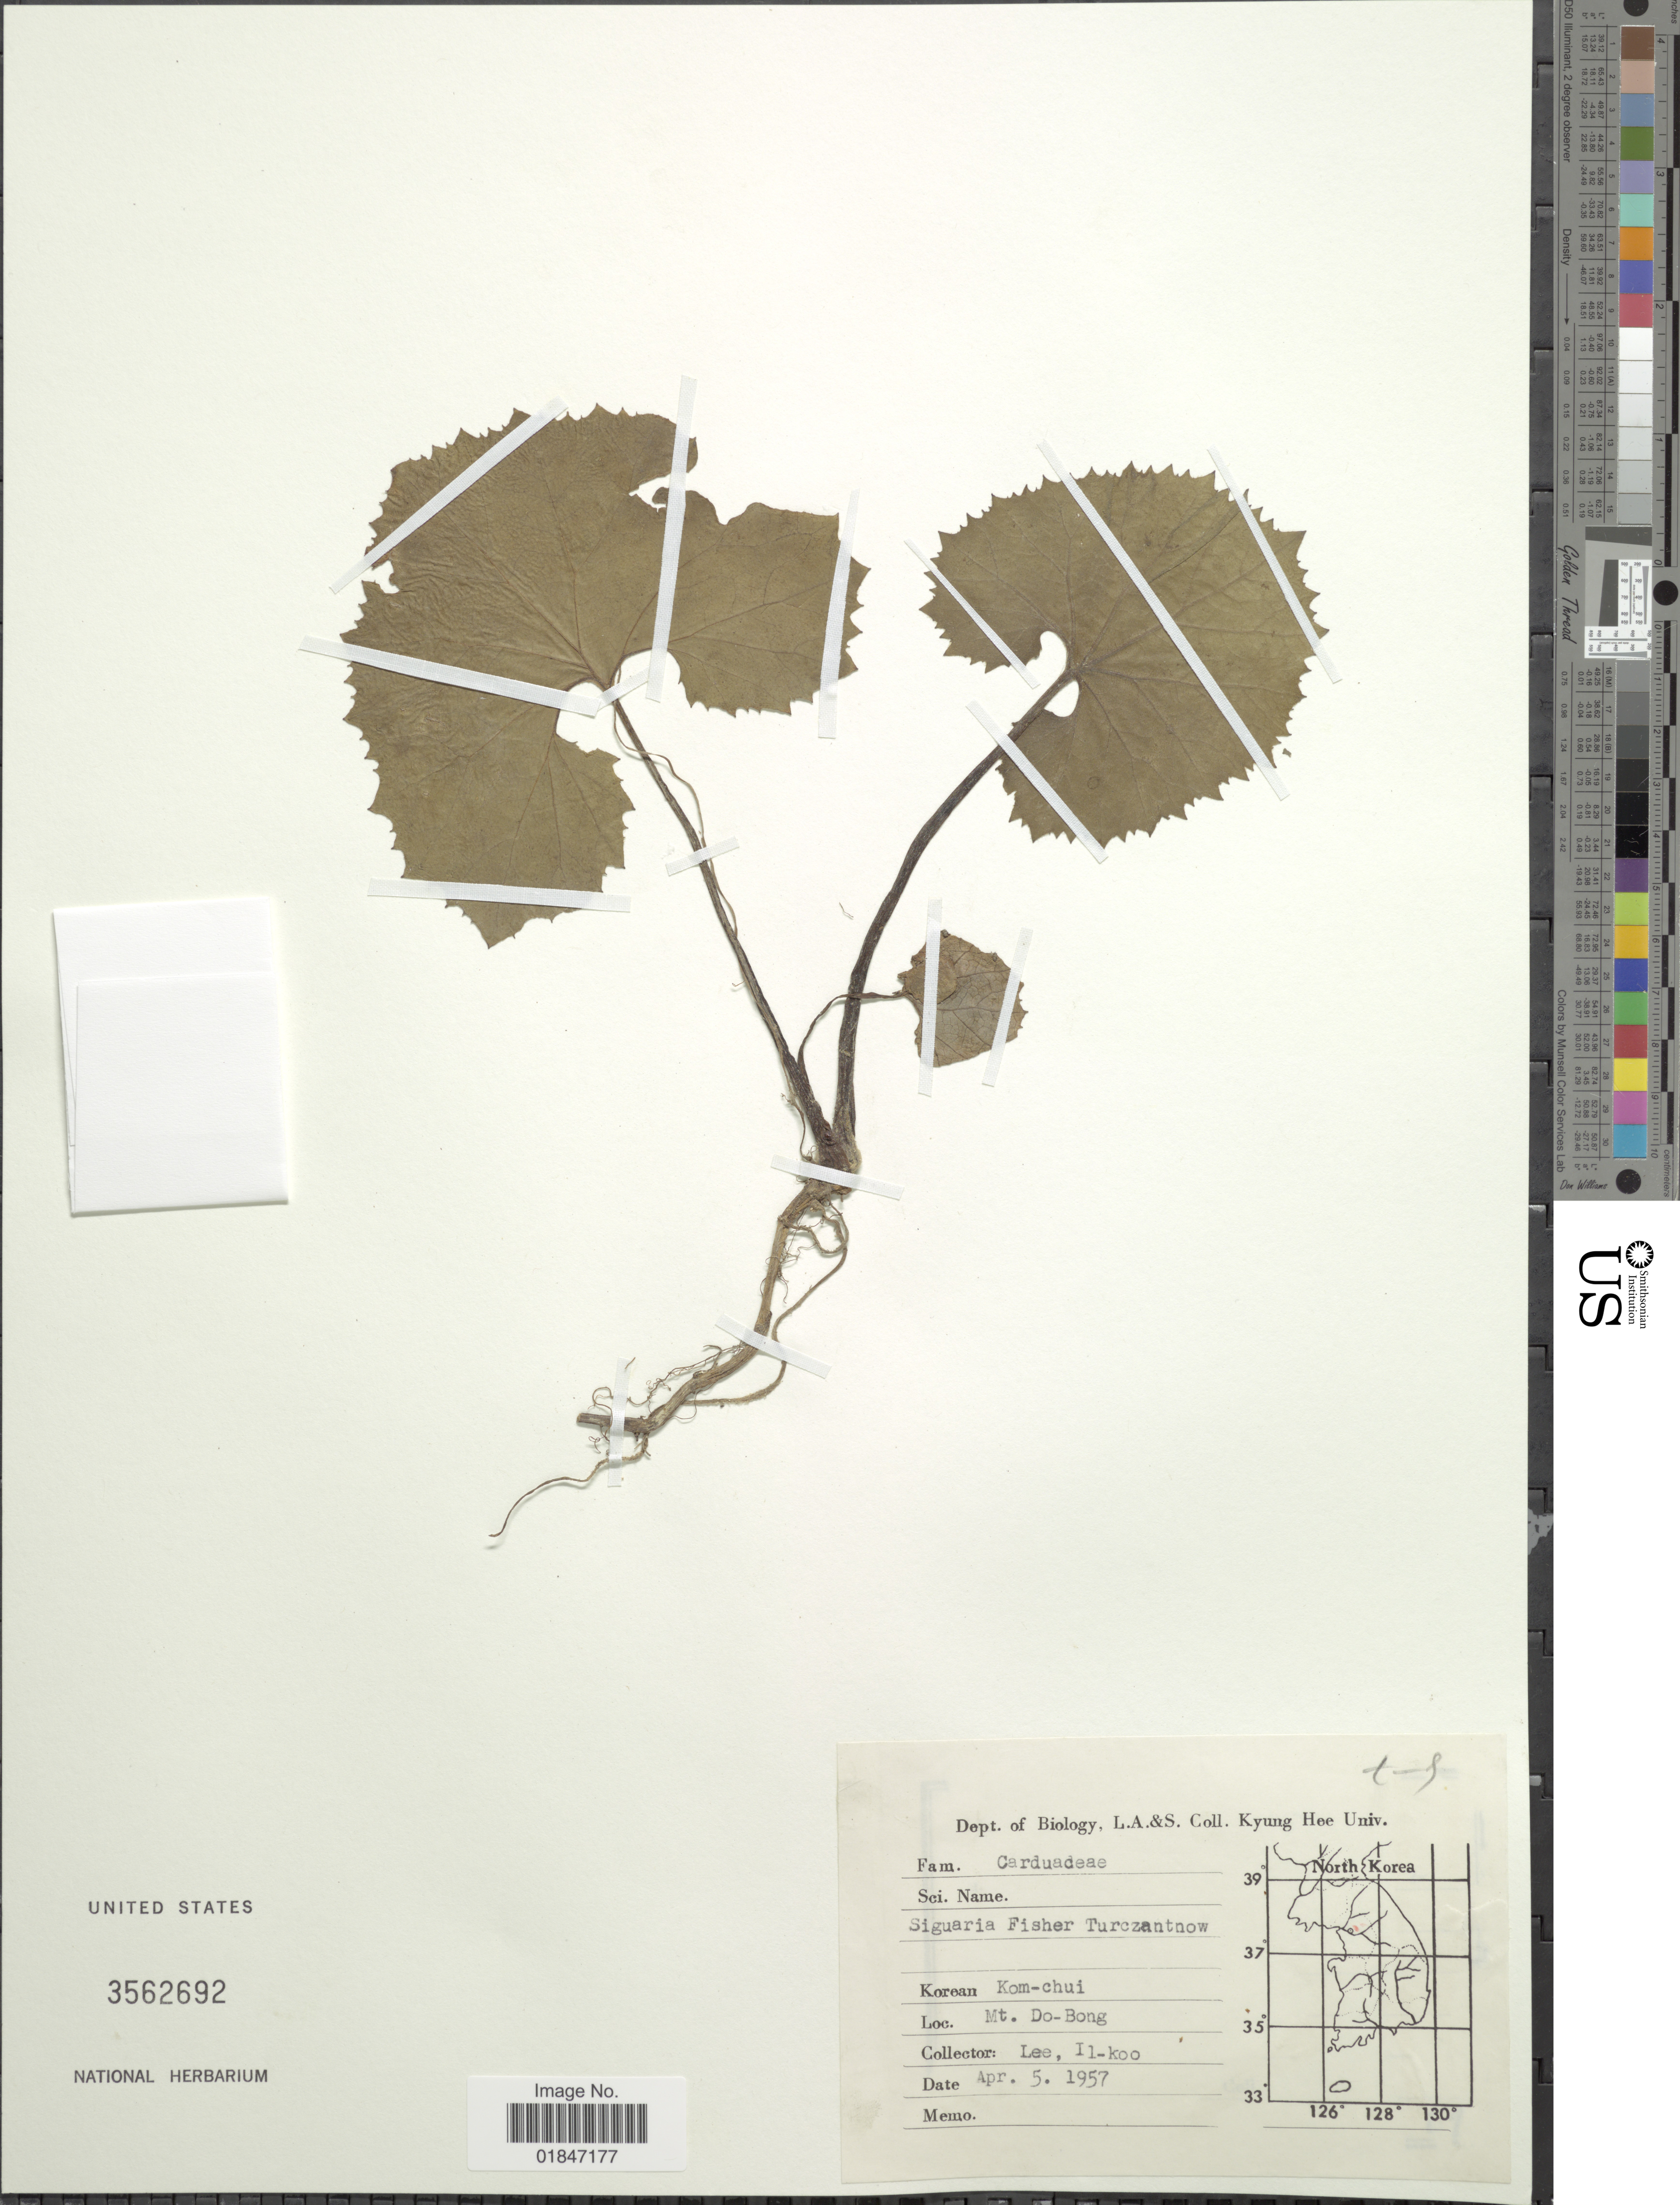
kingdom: Plantae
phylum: Tracheophyta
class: Magnoliopsida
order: Asterales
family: Asteraceae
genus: Ligularia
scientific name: Ligularia fischeri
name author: (Ledeb.) Turcz.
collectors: I. Lee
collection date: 1957-04-05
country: South Korea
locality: Mt. Do-Bong.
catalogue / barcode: US 3562692